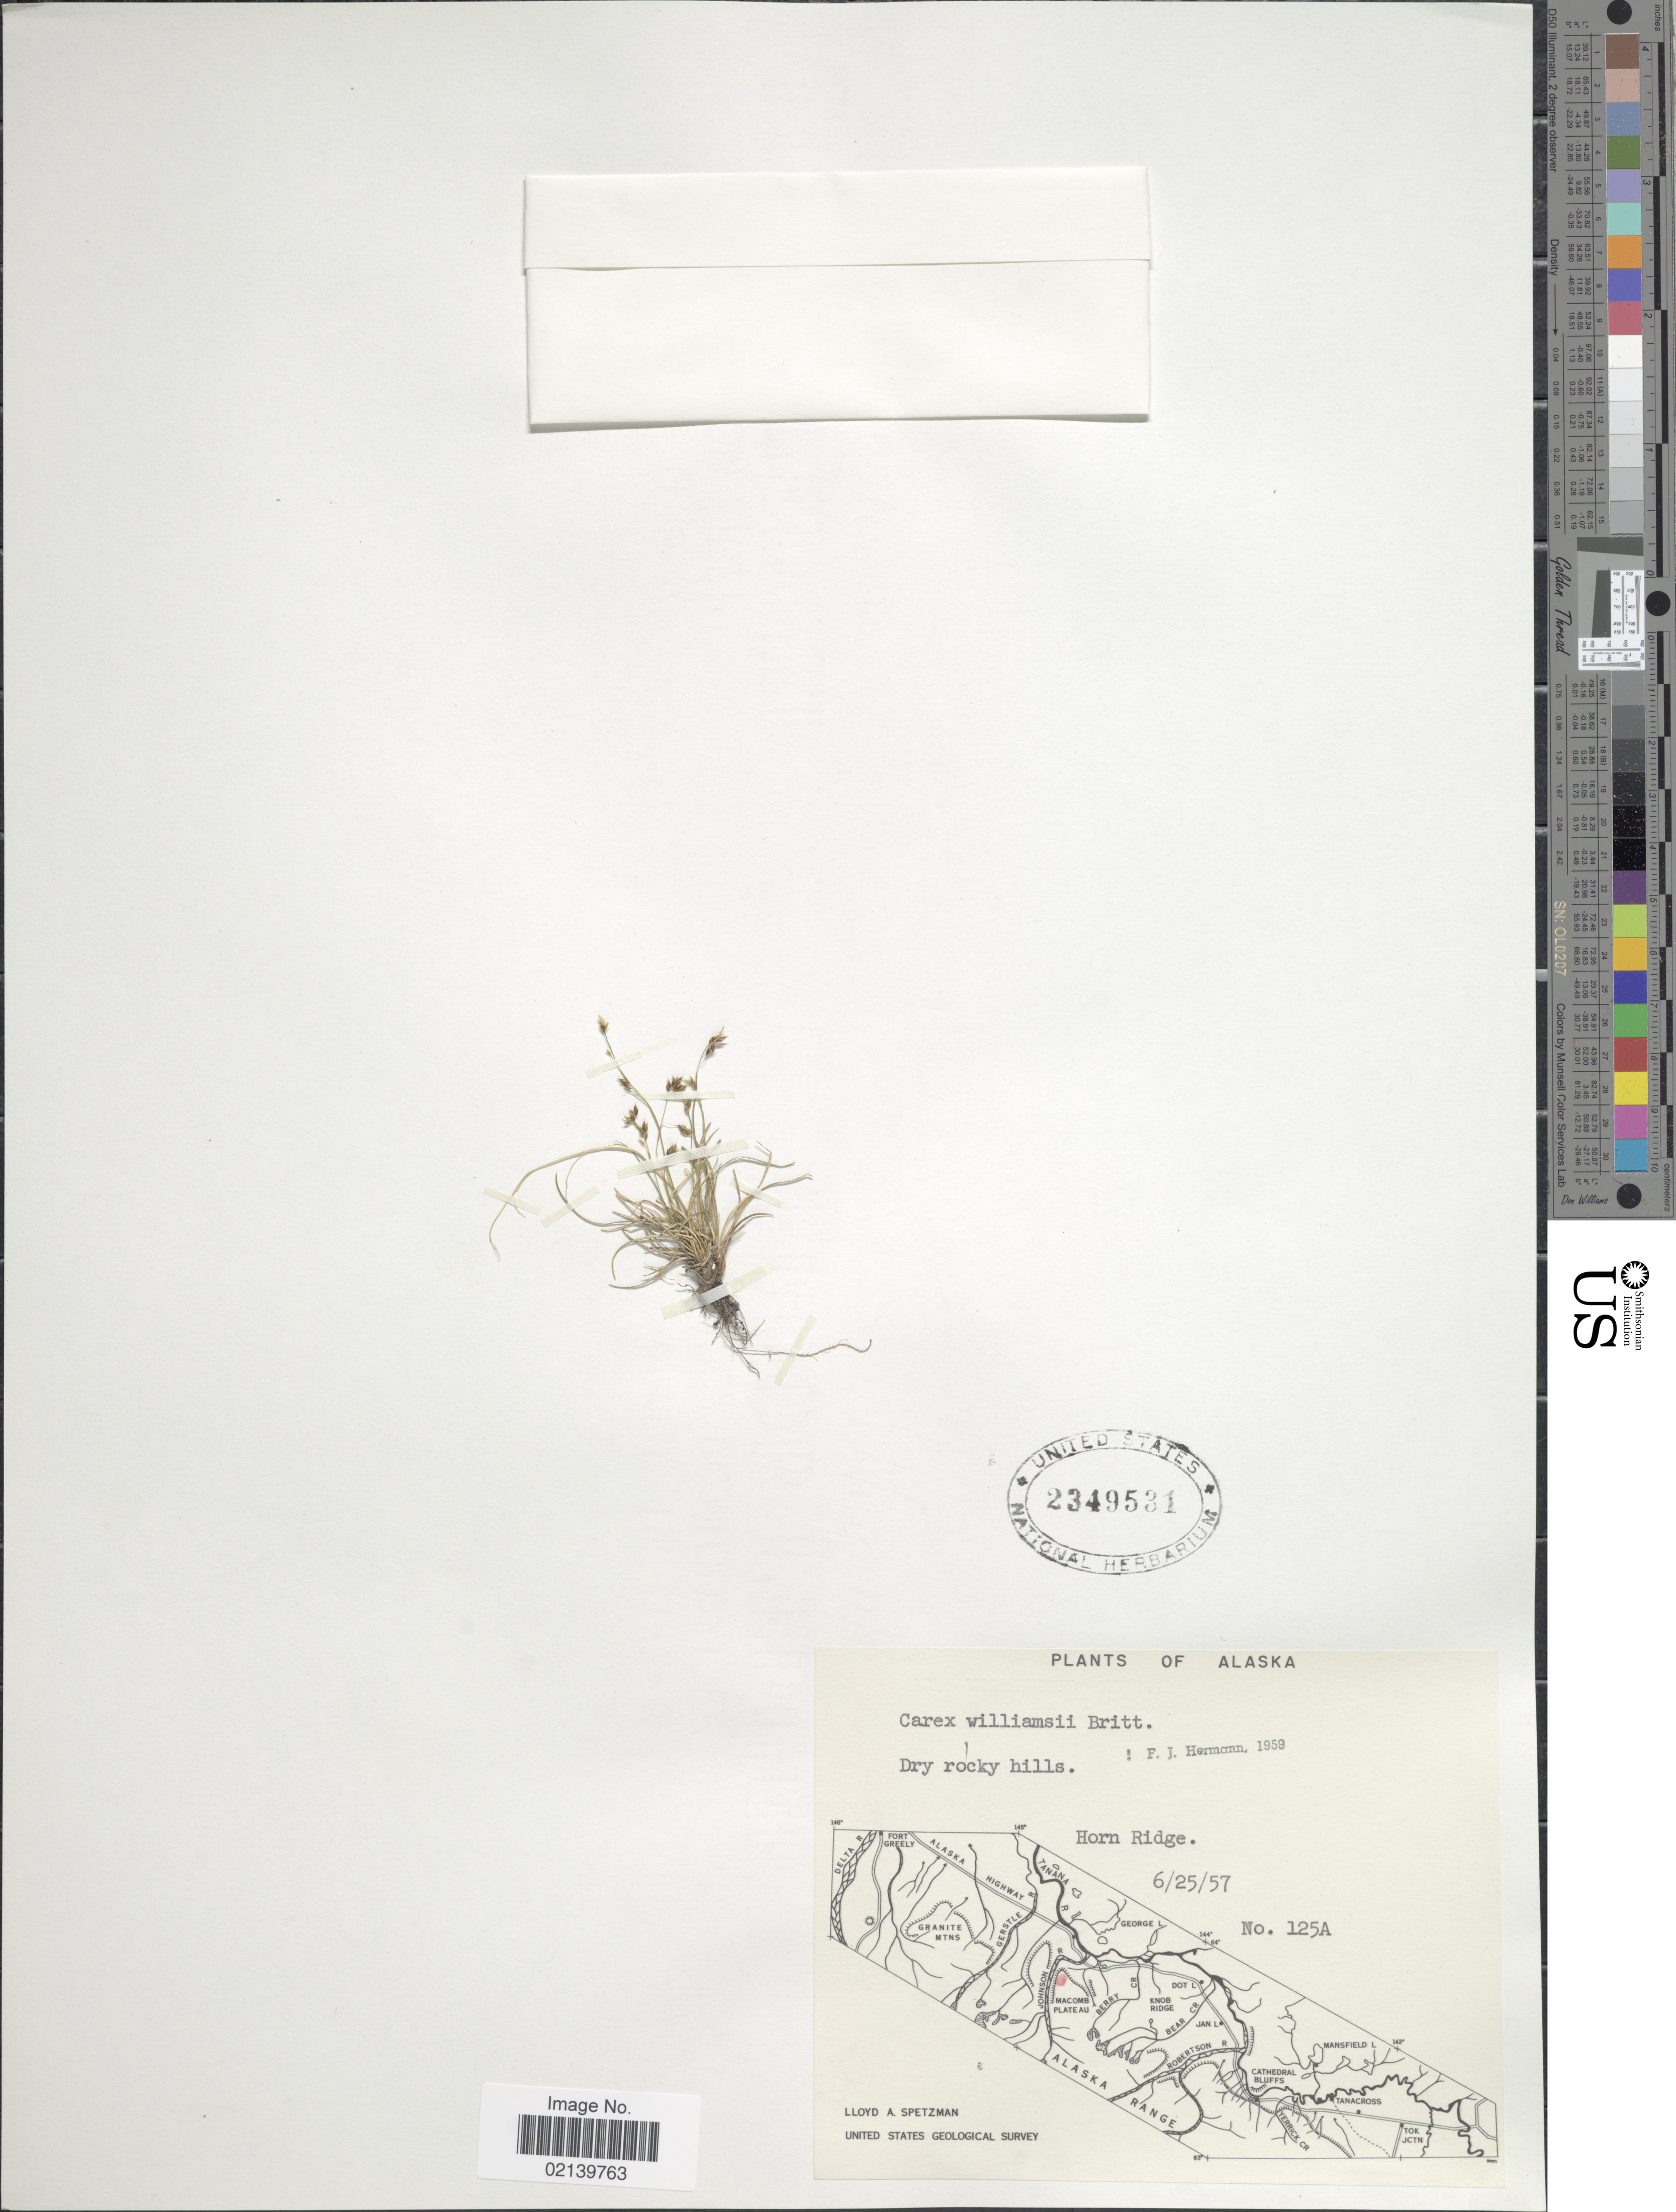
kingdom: Plantae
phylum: Tracheophyta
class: Liliopsida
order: Poales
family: Cyperaceae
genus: Carex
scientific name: Carex williamsii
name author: Britton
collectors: L. Spetzman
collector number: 125A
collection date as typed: Transcribed d/m/y: 25/6/57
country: United States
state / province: Alaska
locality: Dry rocky hills, Horn Ridge.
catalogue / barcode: US 2349531